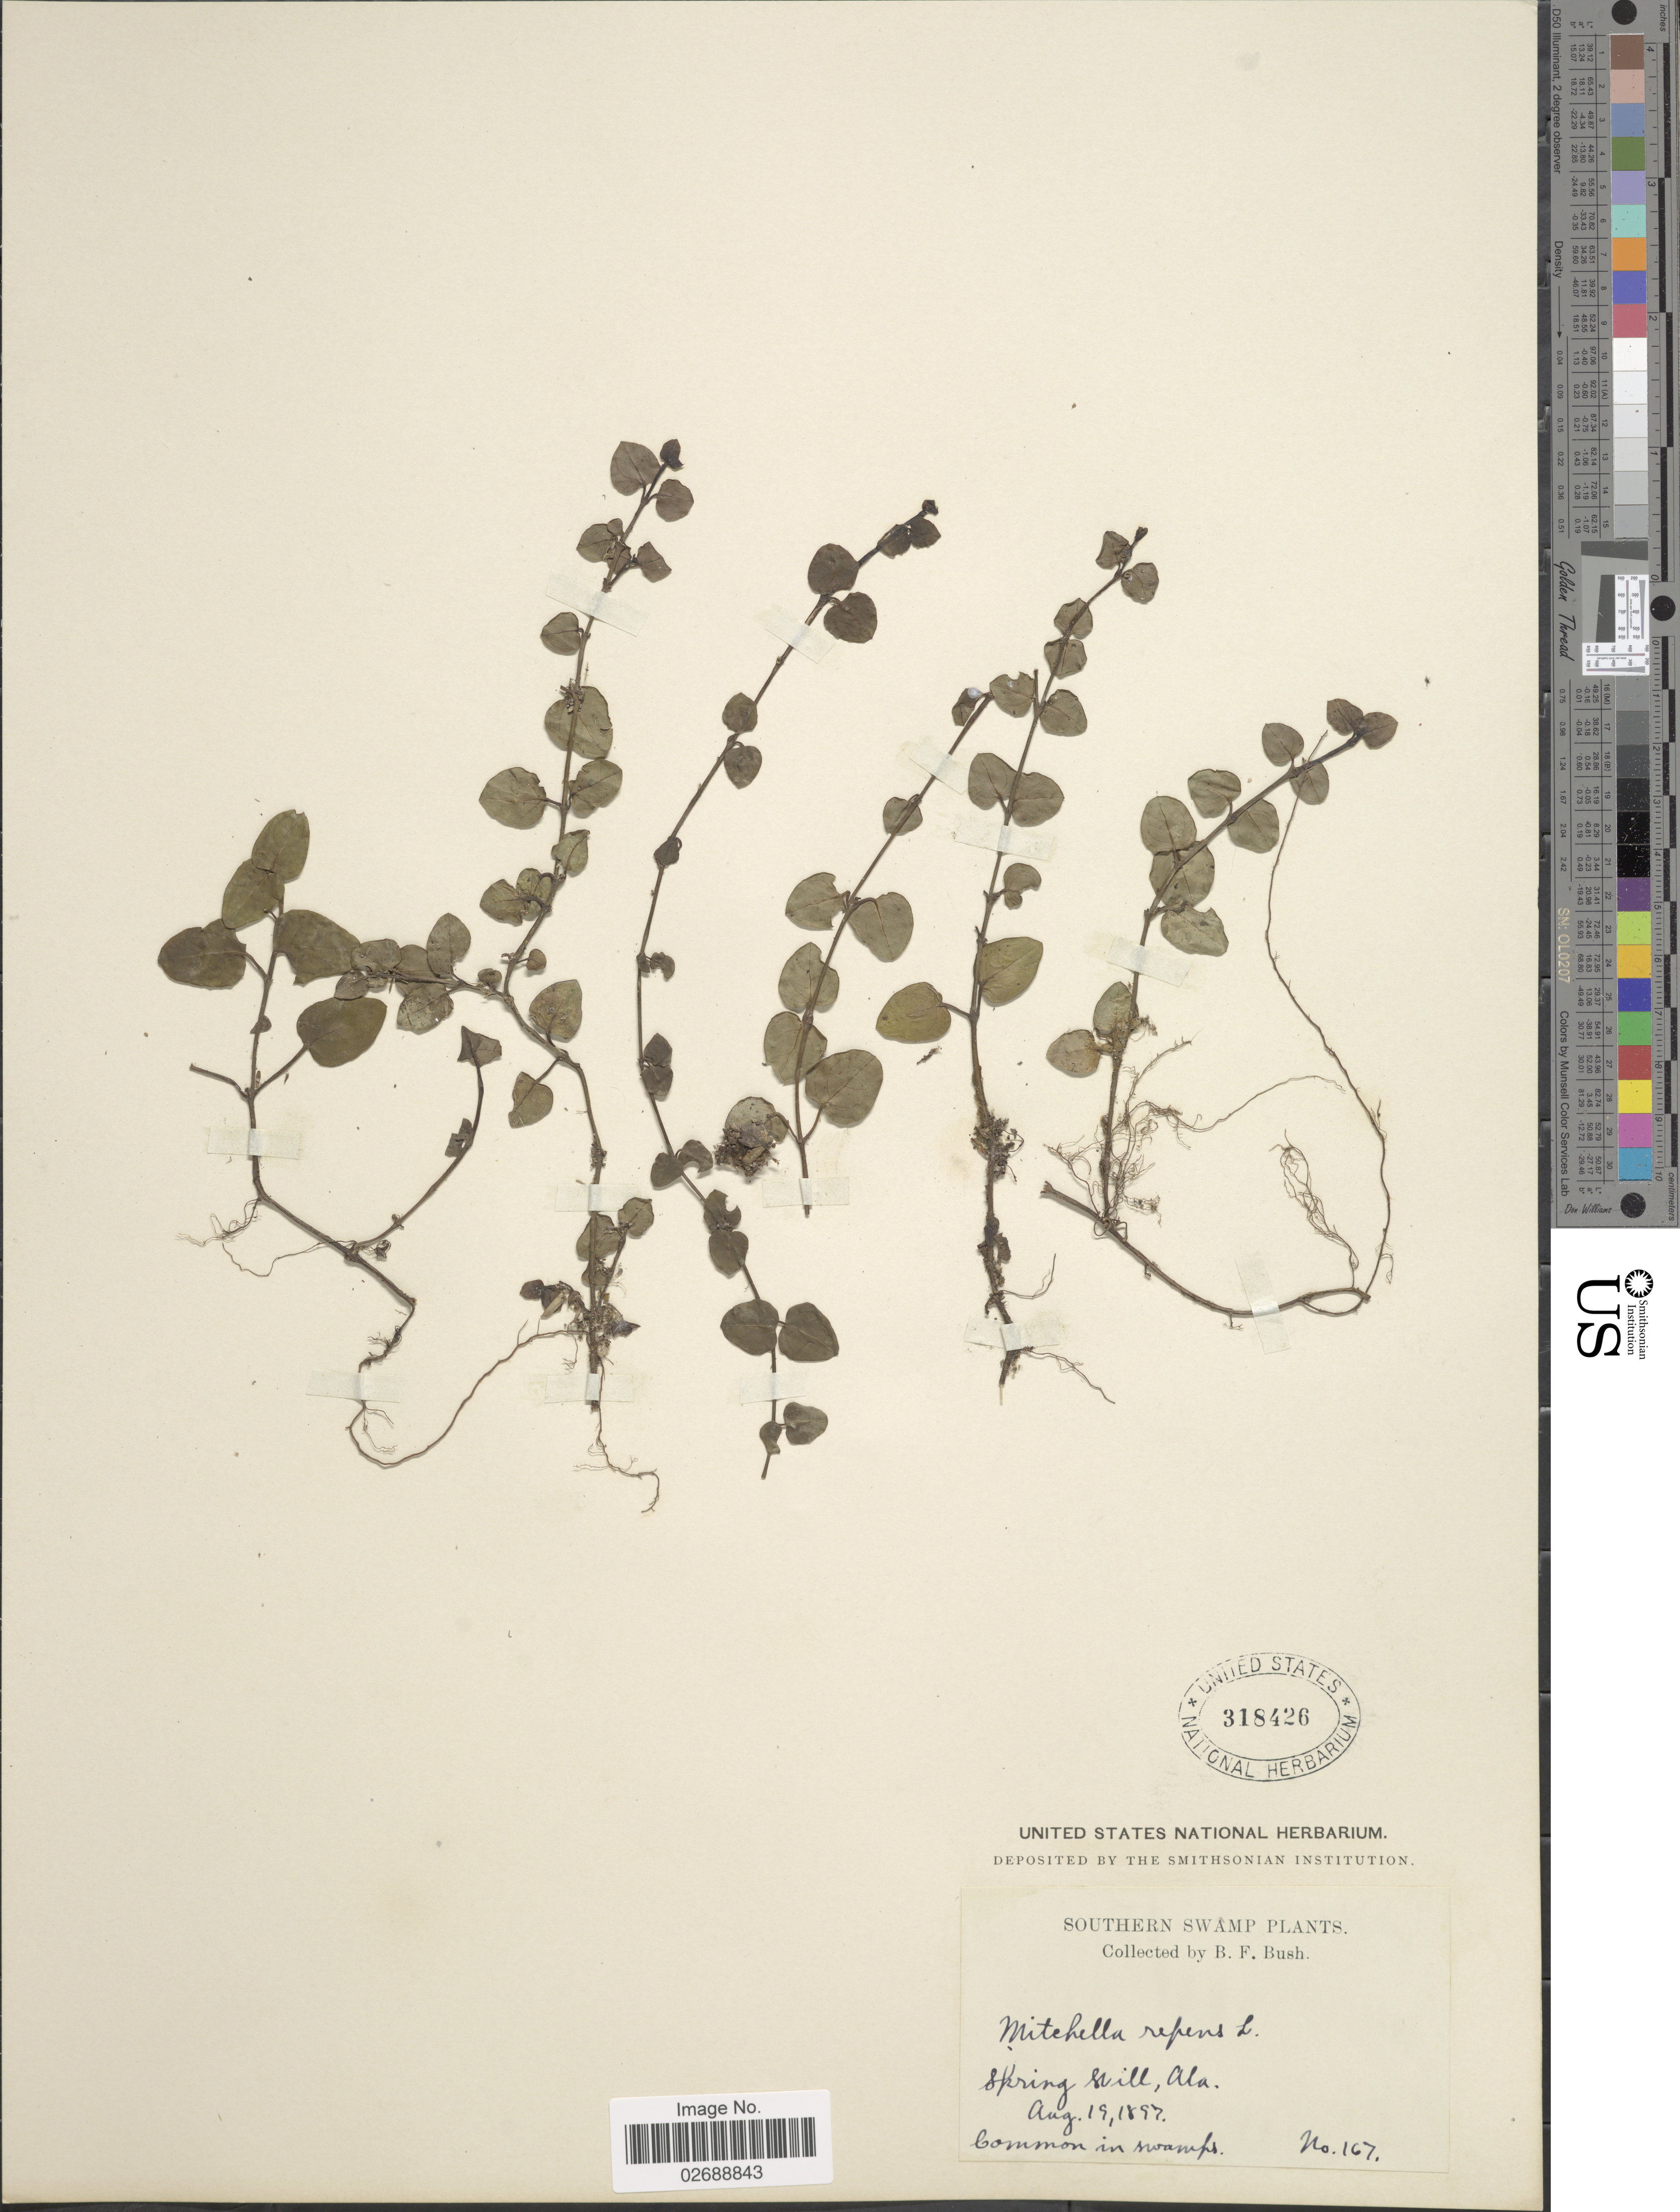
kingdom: Plantae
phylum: Tracheophyta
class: Magnoliopsida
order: Gentianales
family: Rubiaceae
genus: Mitchella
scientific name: Mitchella repens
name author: L.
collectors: B. F. Bush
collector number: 167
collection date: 1897-08-19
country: United States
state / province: Alabama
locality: Southern Swamp. Spring Hill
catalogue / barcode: US 318426